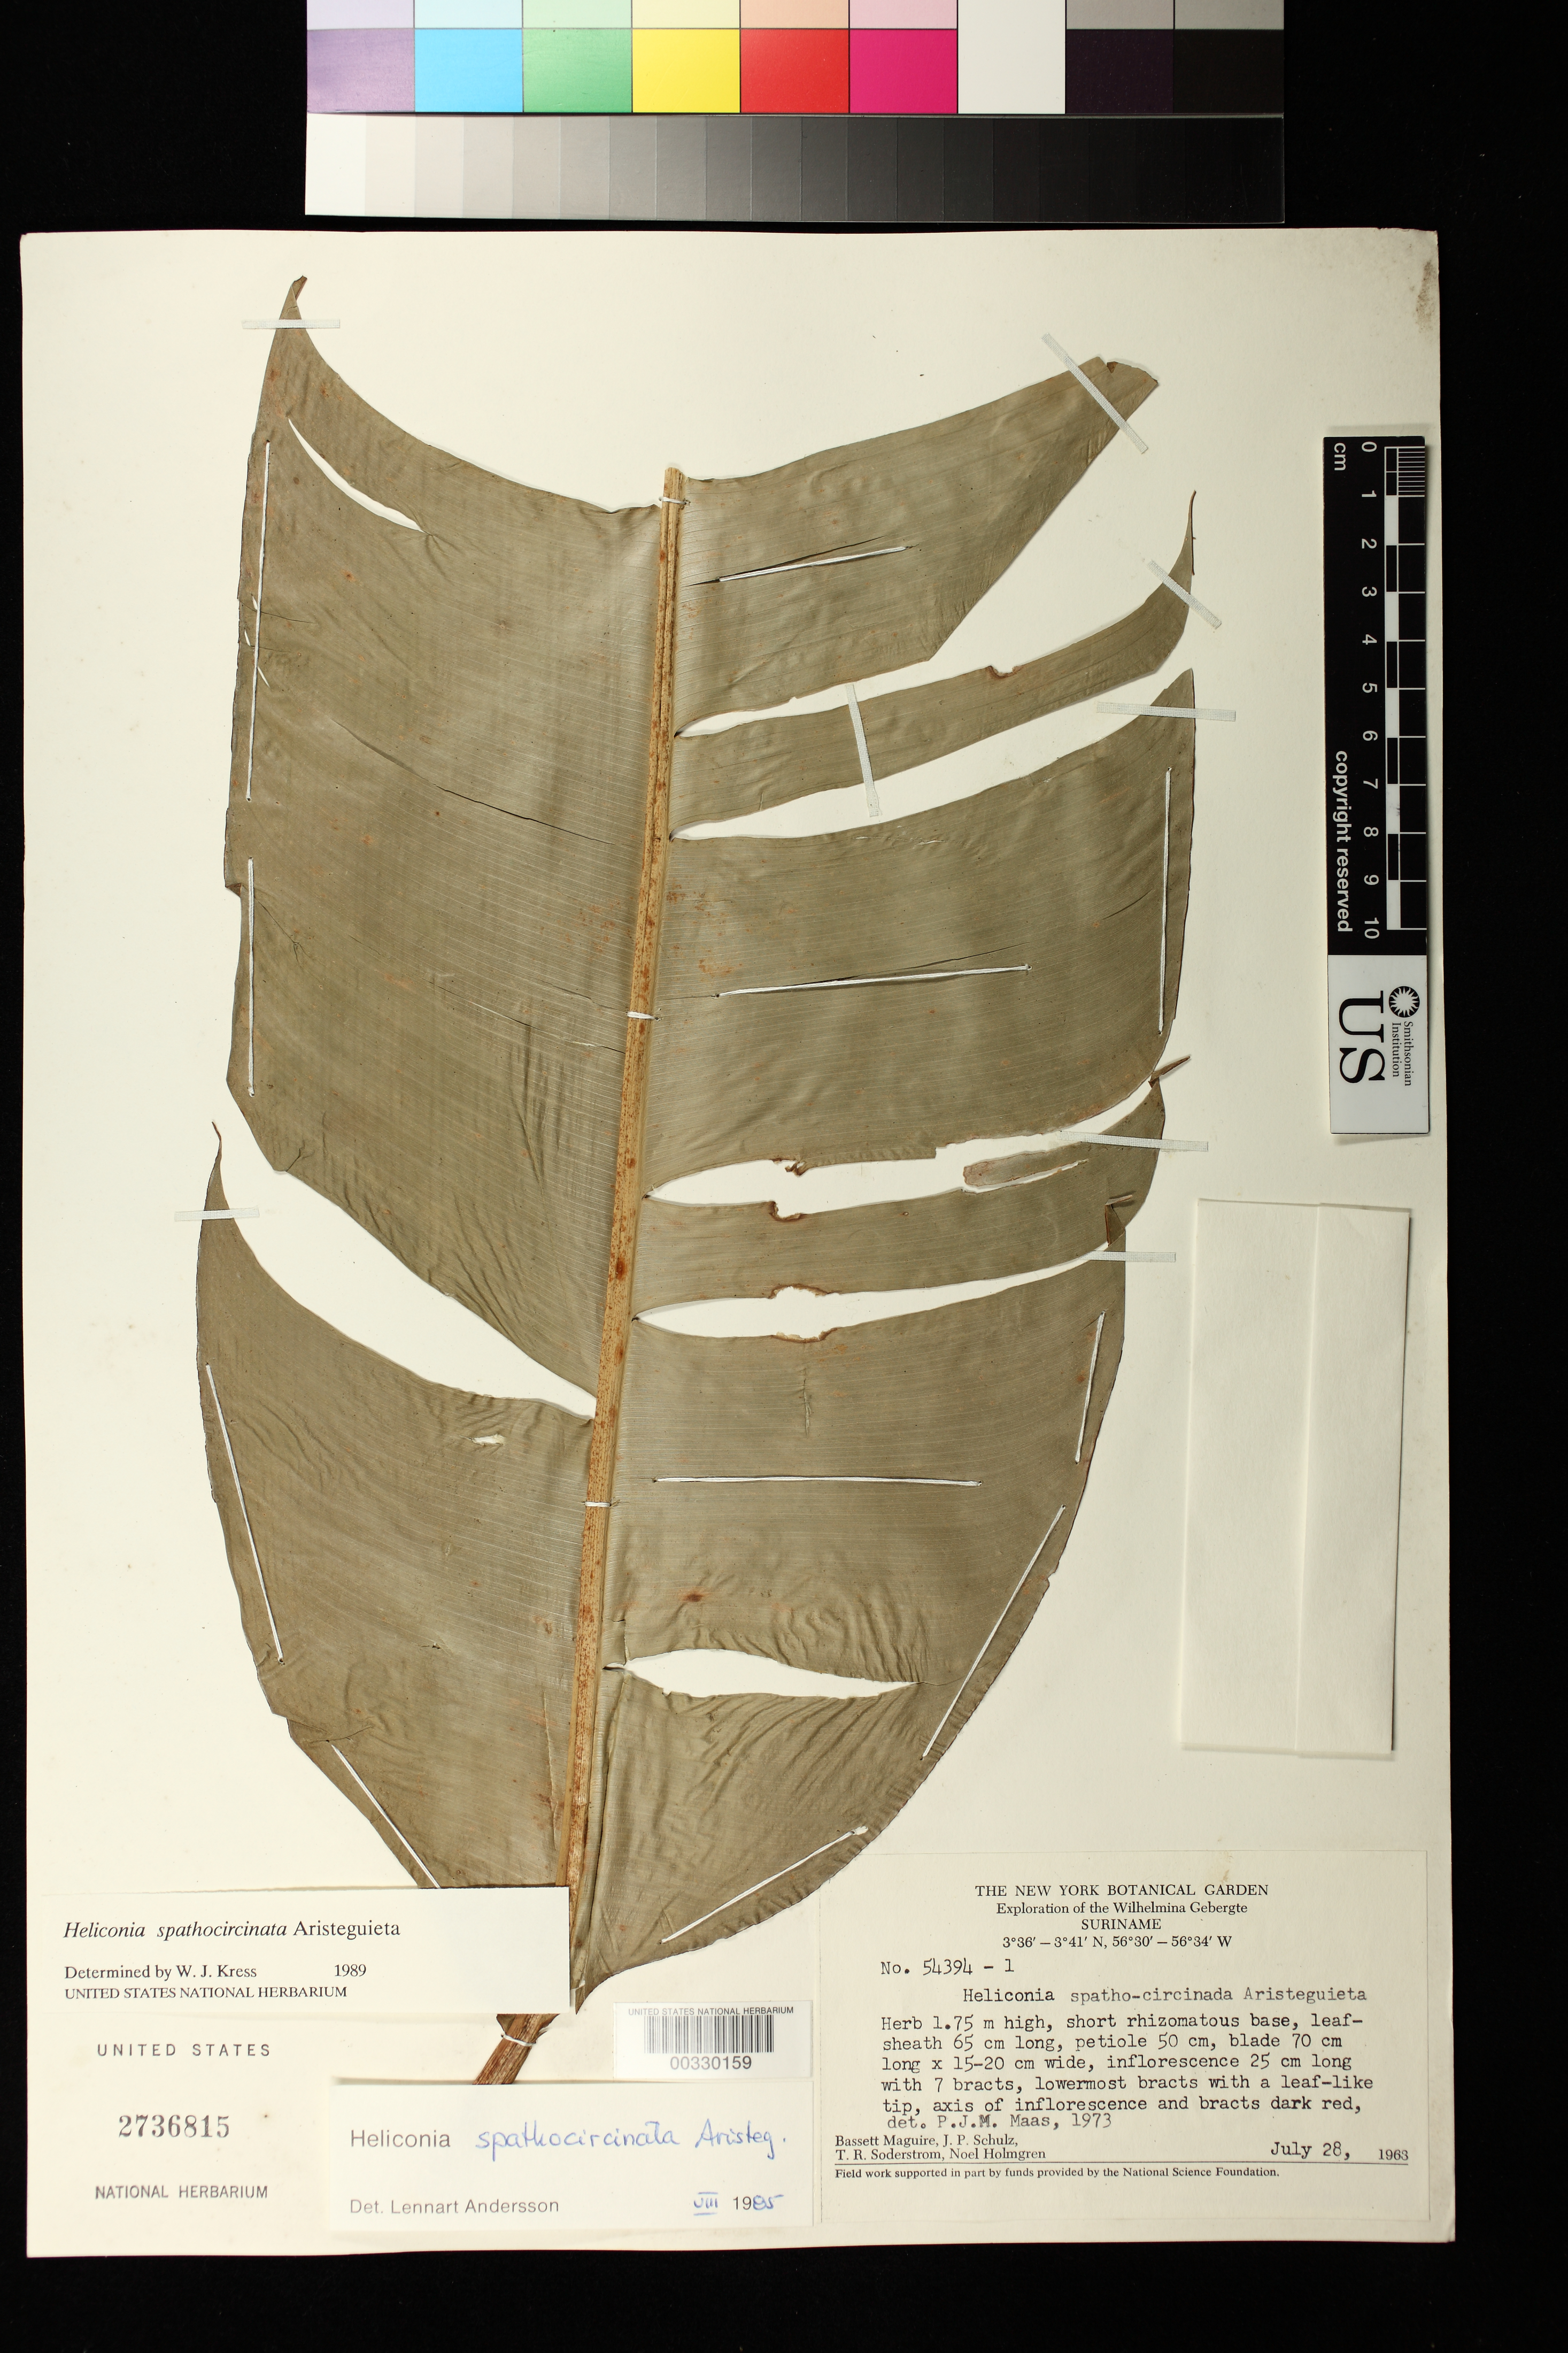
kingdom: Plantae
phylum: Tracheophyta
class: Liliopsida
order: Zingiberales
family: Heliconiaceae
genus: Heliconia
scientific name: Heliconia spathocircinata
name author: Aristeg.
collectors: B. Maguire, J. P. Schulz, T. R. Soderstrom & N. H. Holmgren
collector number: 54394-1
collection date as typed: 28 Jul 1963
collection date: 1963-07-28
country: Suriname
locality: Wilhelmina gebergte, 3 km s of juliana top, 12 km n of lucie river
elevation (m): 300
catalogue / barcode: US 2736815